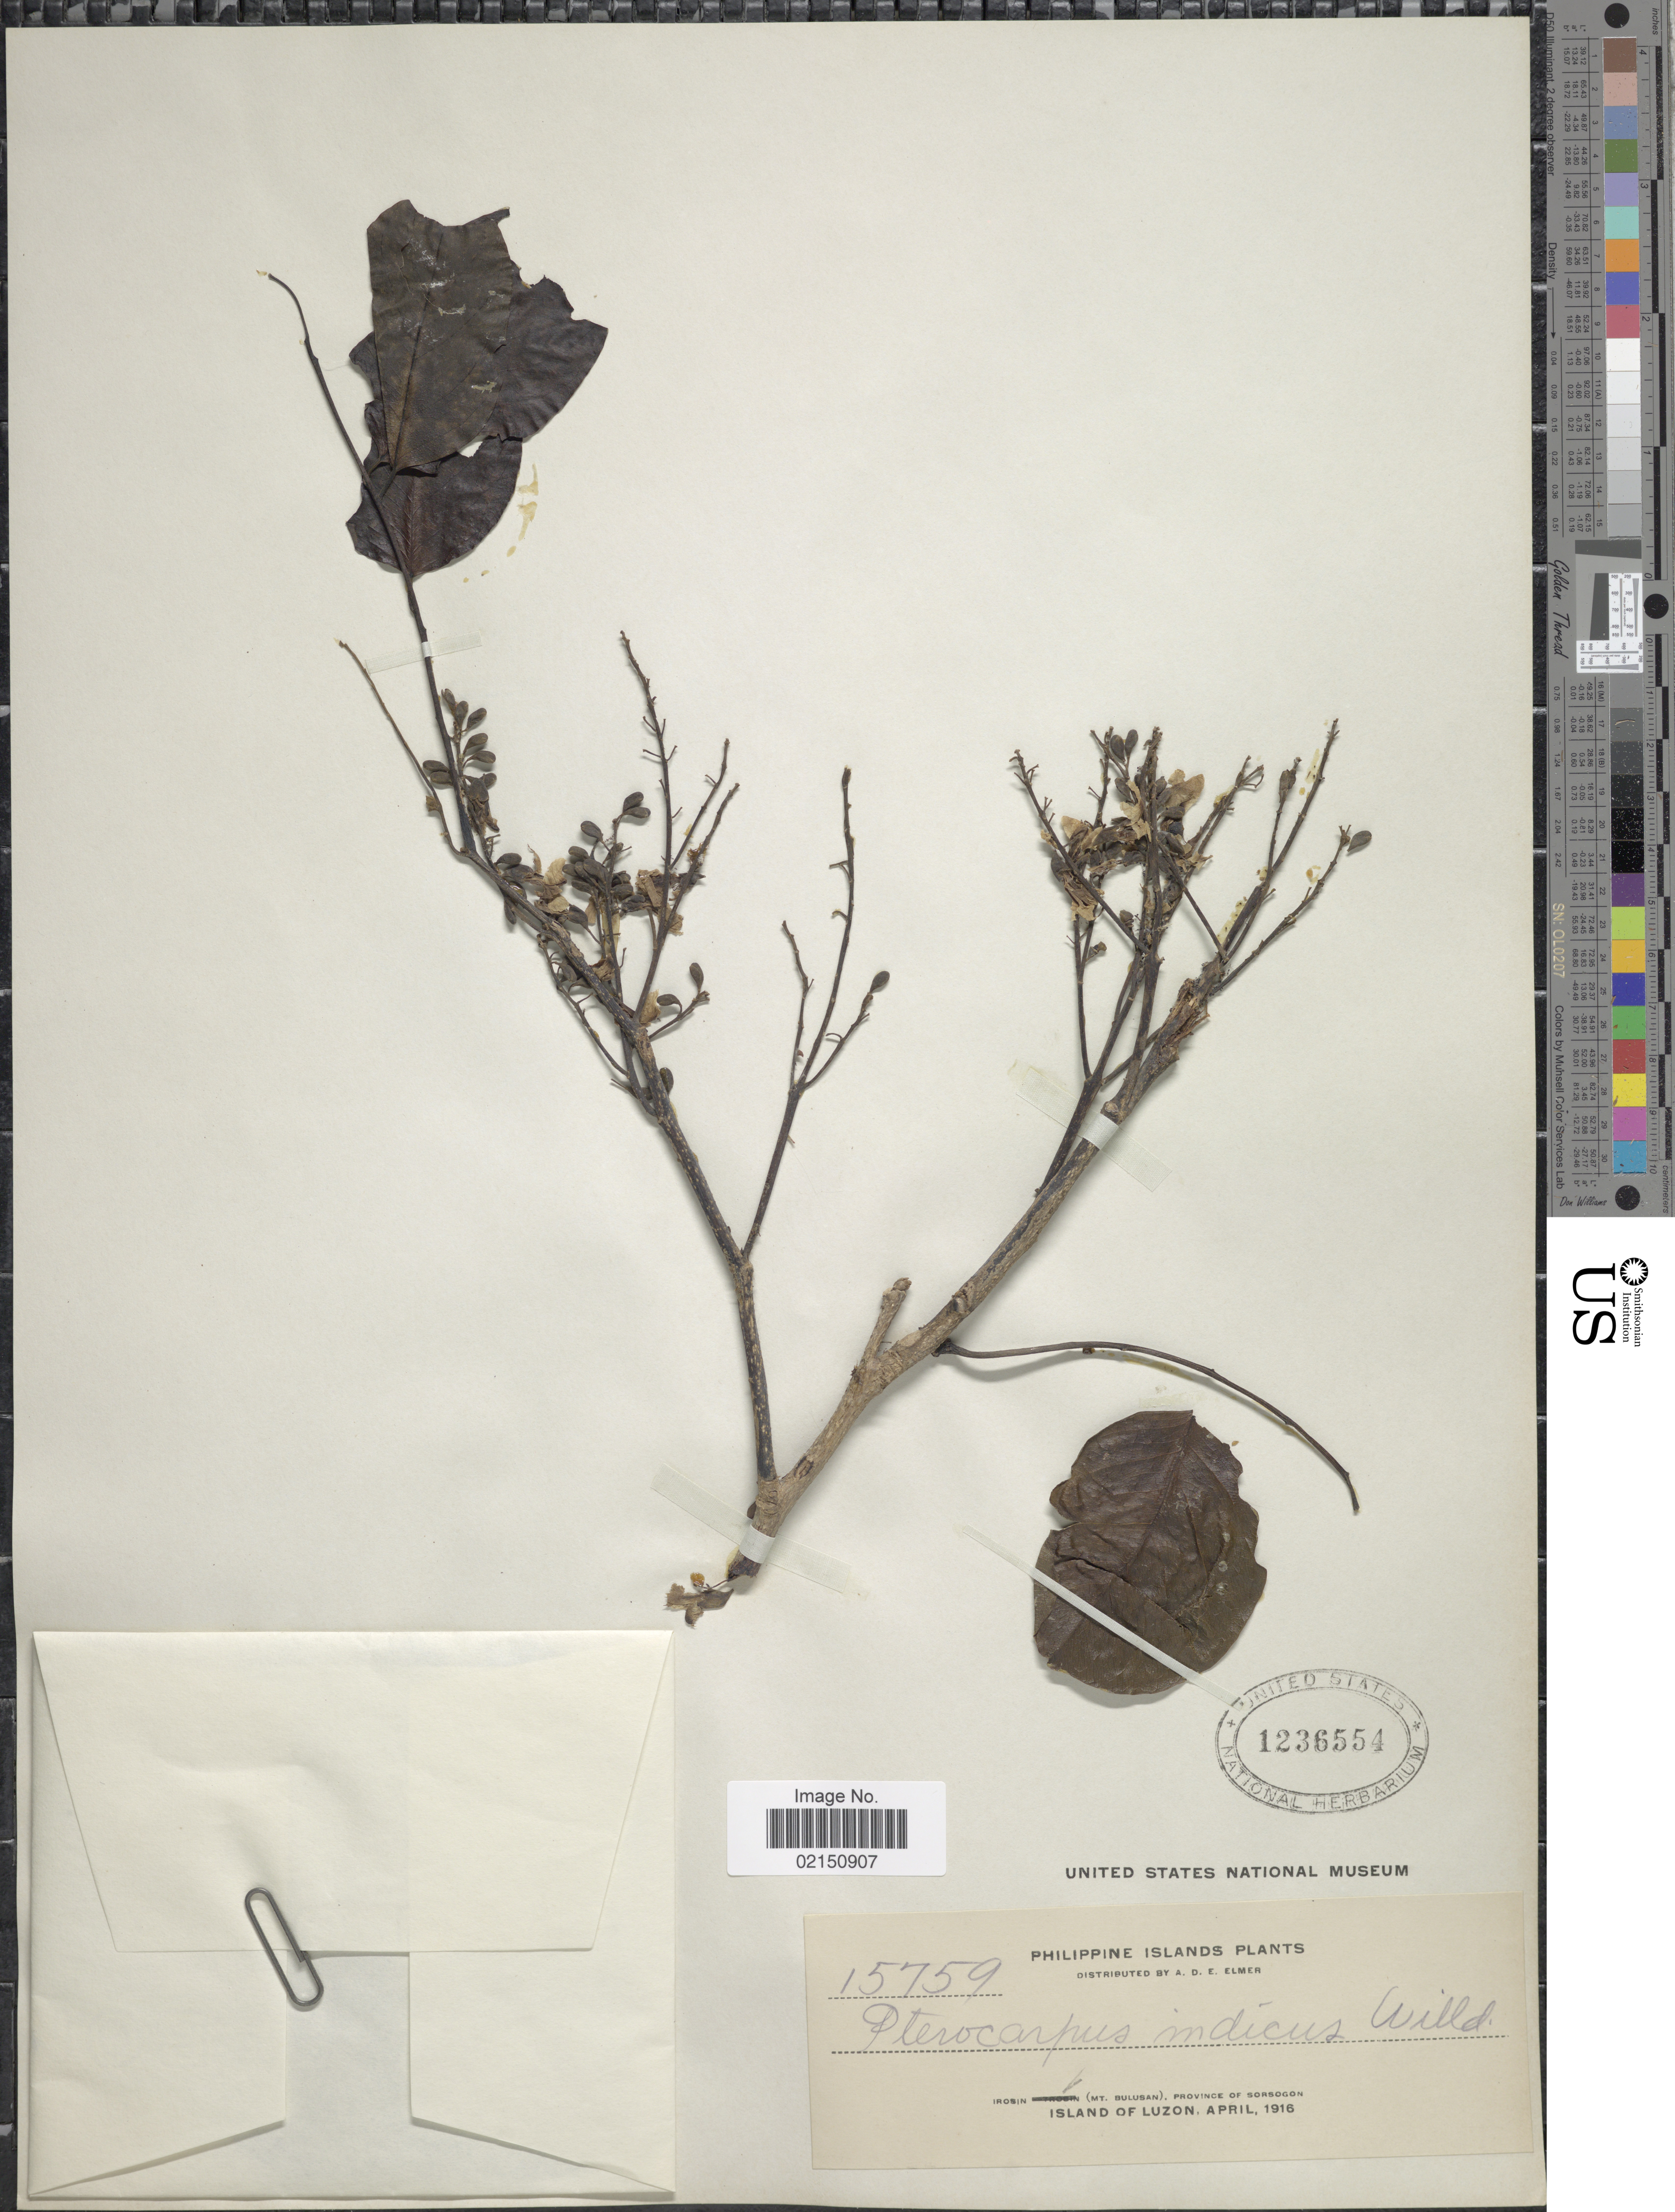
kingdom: Plantae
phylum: Tracheophyta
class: Magnoliopsida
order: Fabales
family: Fabaceae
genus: Pterocarpus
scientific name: Pterocarpus indicus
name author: Willd.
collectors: A. D. E. Elmer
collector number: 15759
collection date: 1916-04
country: Philippines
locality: Philippine Islands, Irosin (Mt. Bulusan), Province of Sorsogon, Island of Luzon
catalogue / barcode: US 1236554